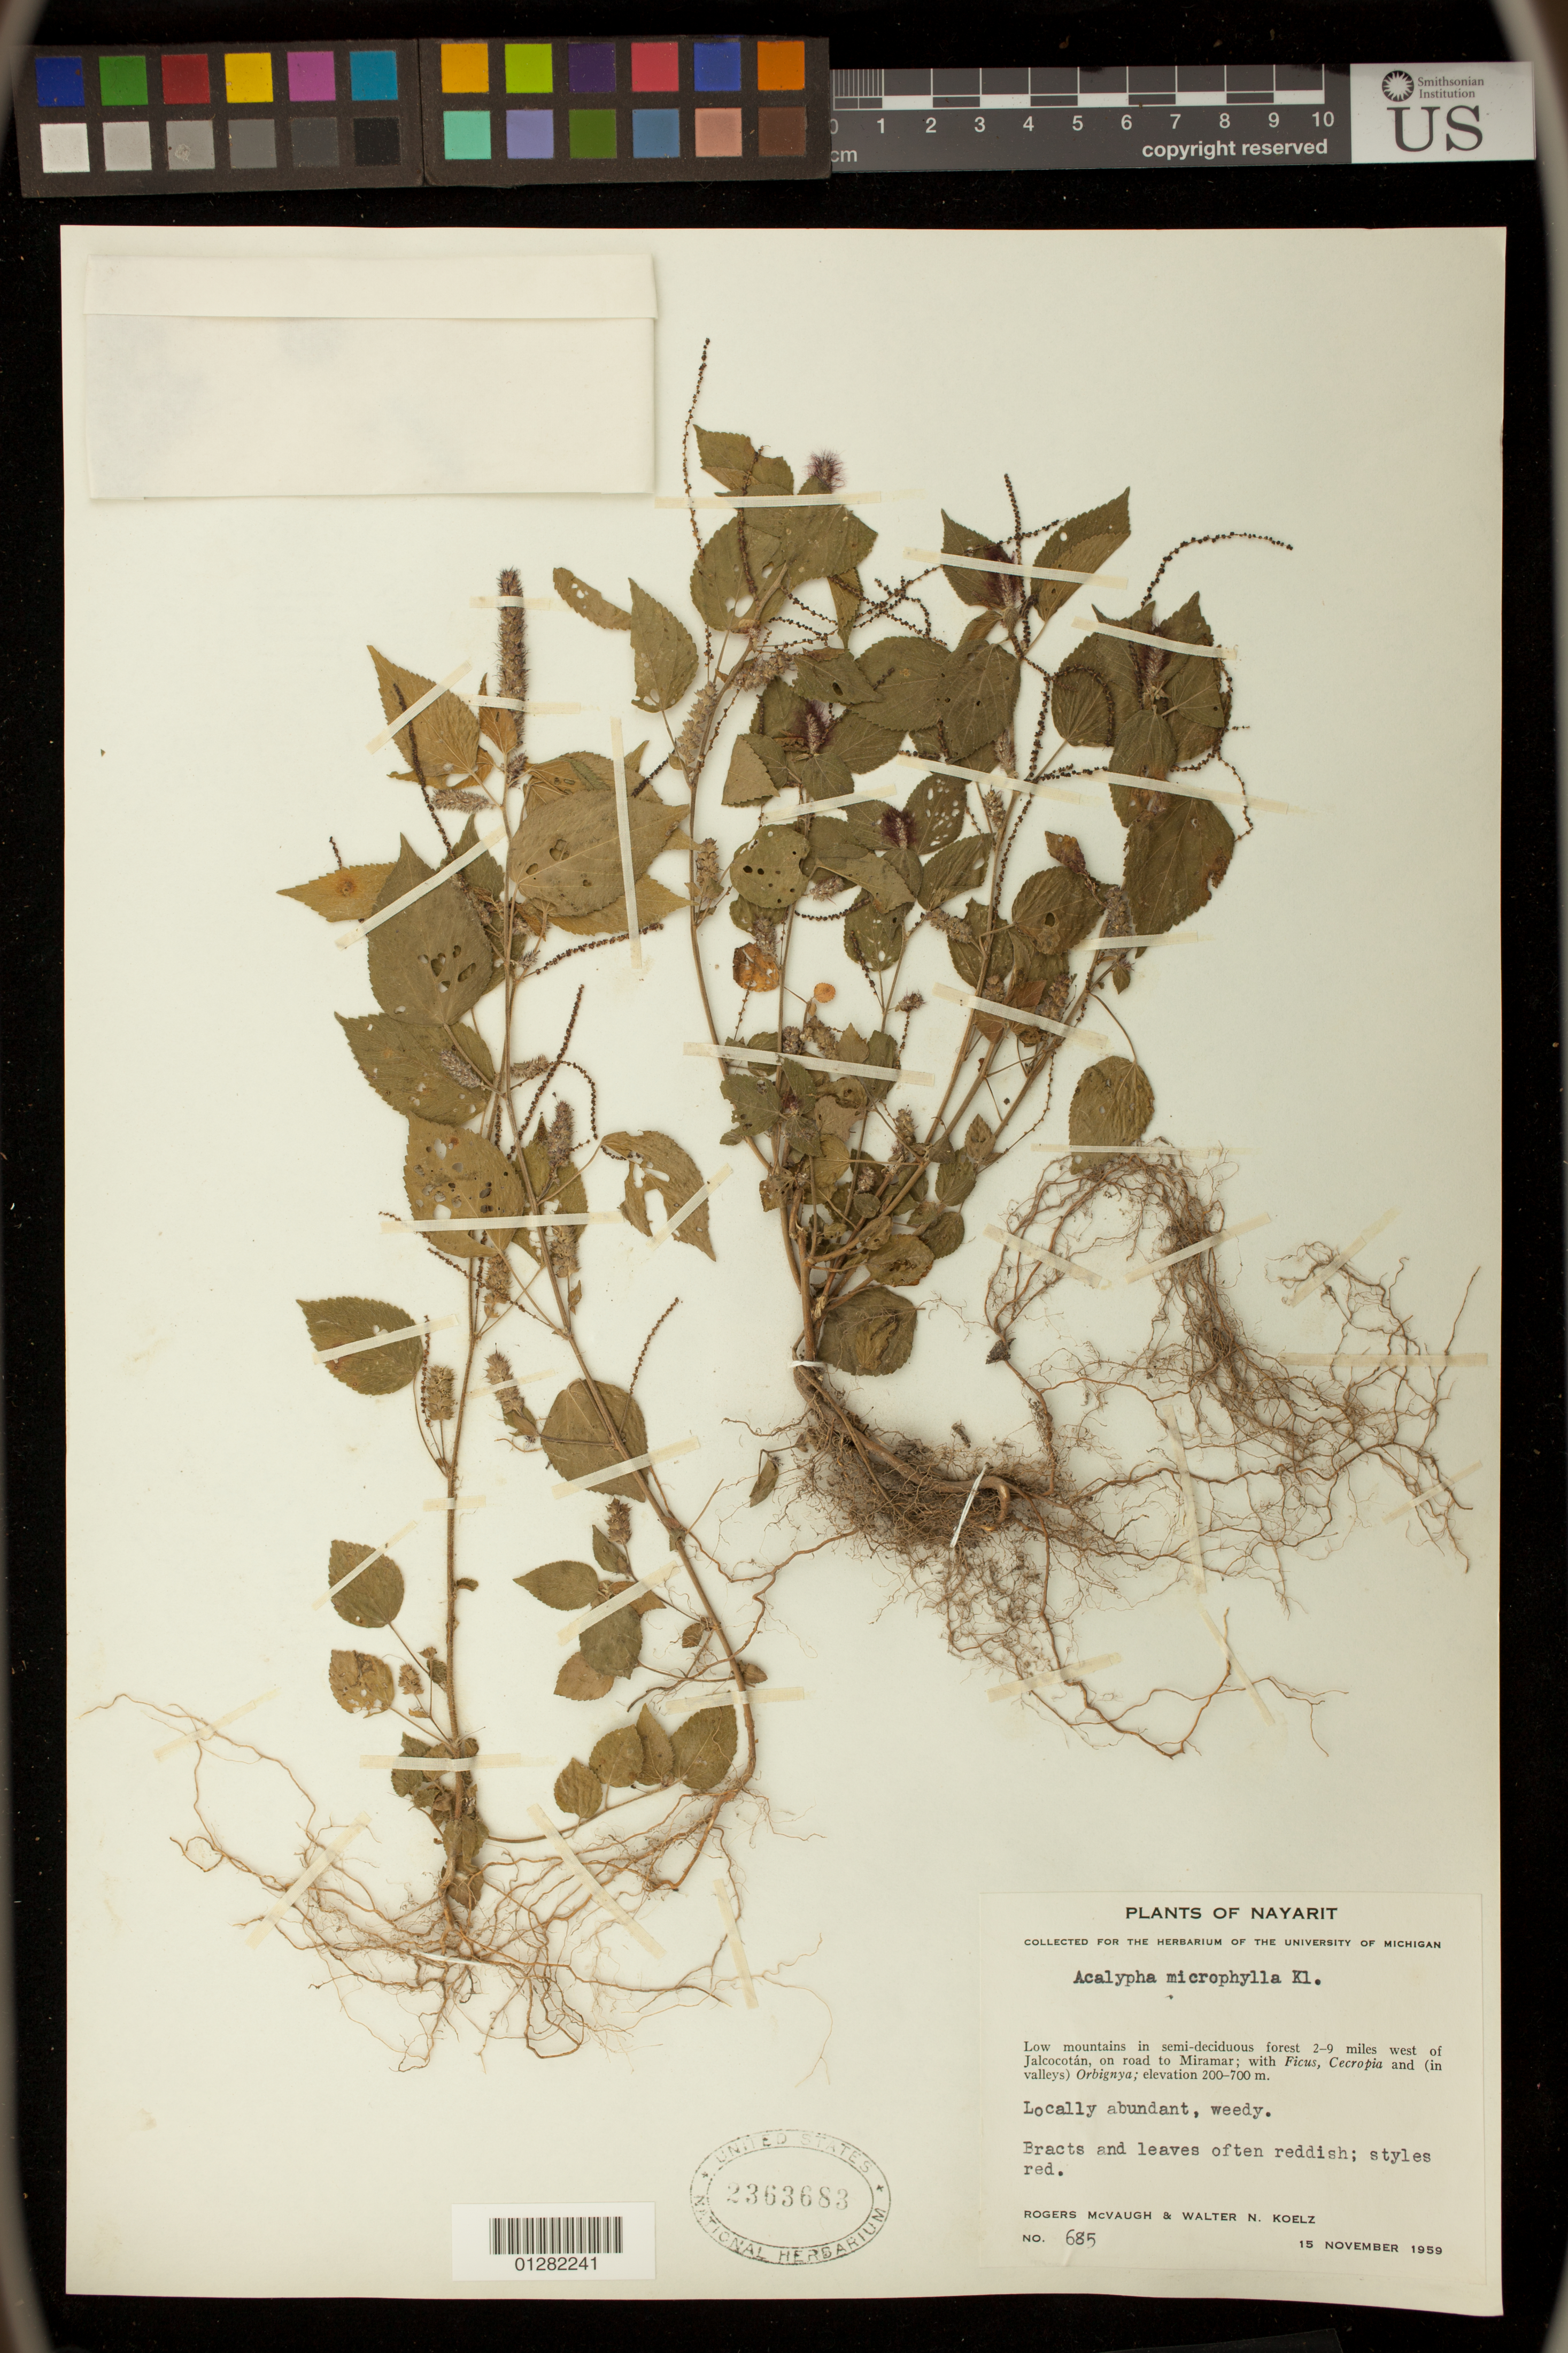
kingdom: Plantae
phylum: Tracheophyta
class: Magnoliopsida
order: Malpighiales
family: Euphorbiaceae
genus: Acalypha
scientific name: Acalypha microphylla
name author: Klotzsch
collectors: E. Palmer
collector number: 685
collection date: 1959-11-15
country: Mexico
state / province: Nayarit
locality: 1-9 miles west of Jalcocotan, on road to Miramar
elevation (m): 200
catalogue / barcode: US 2363683